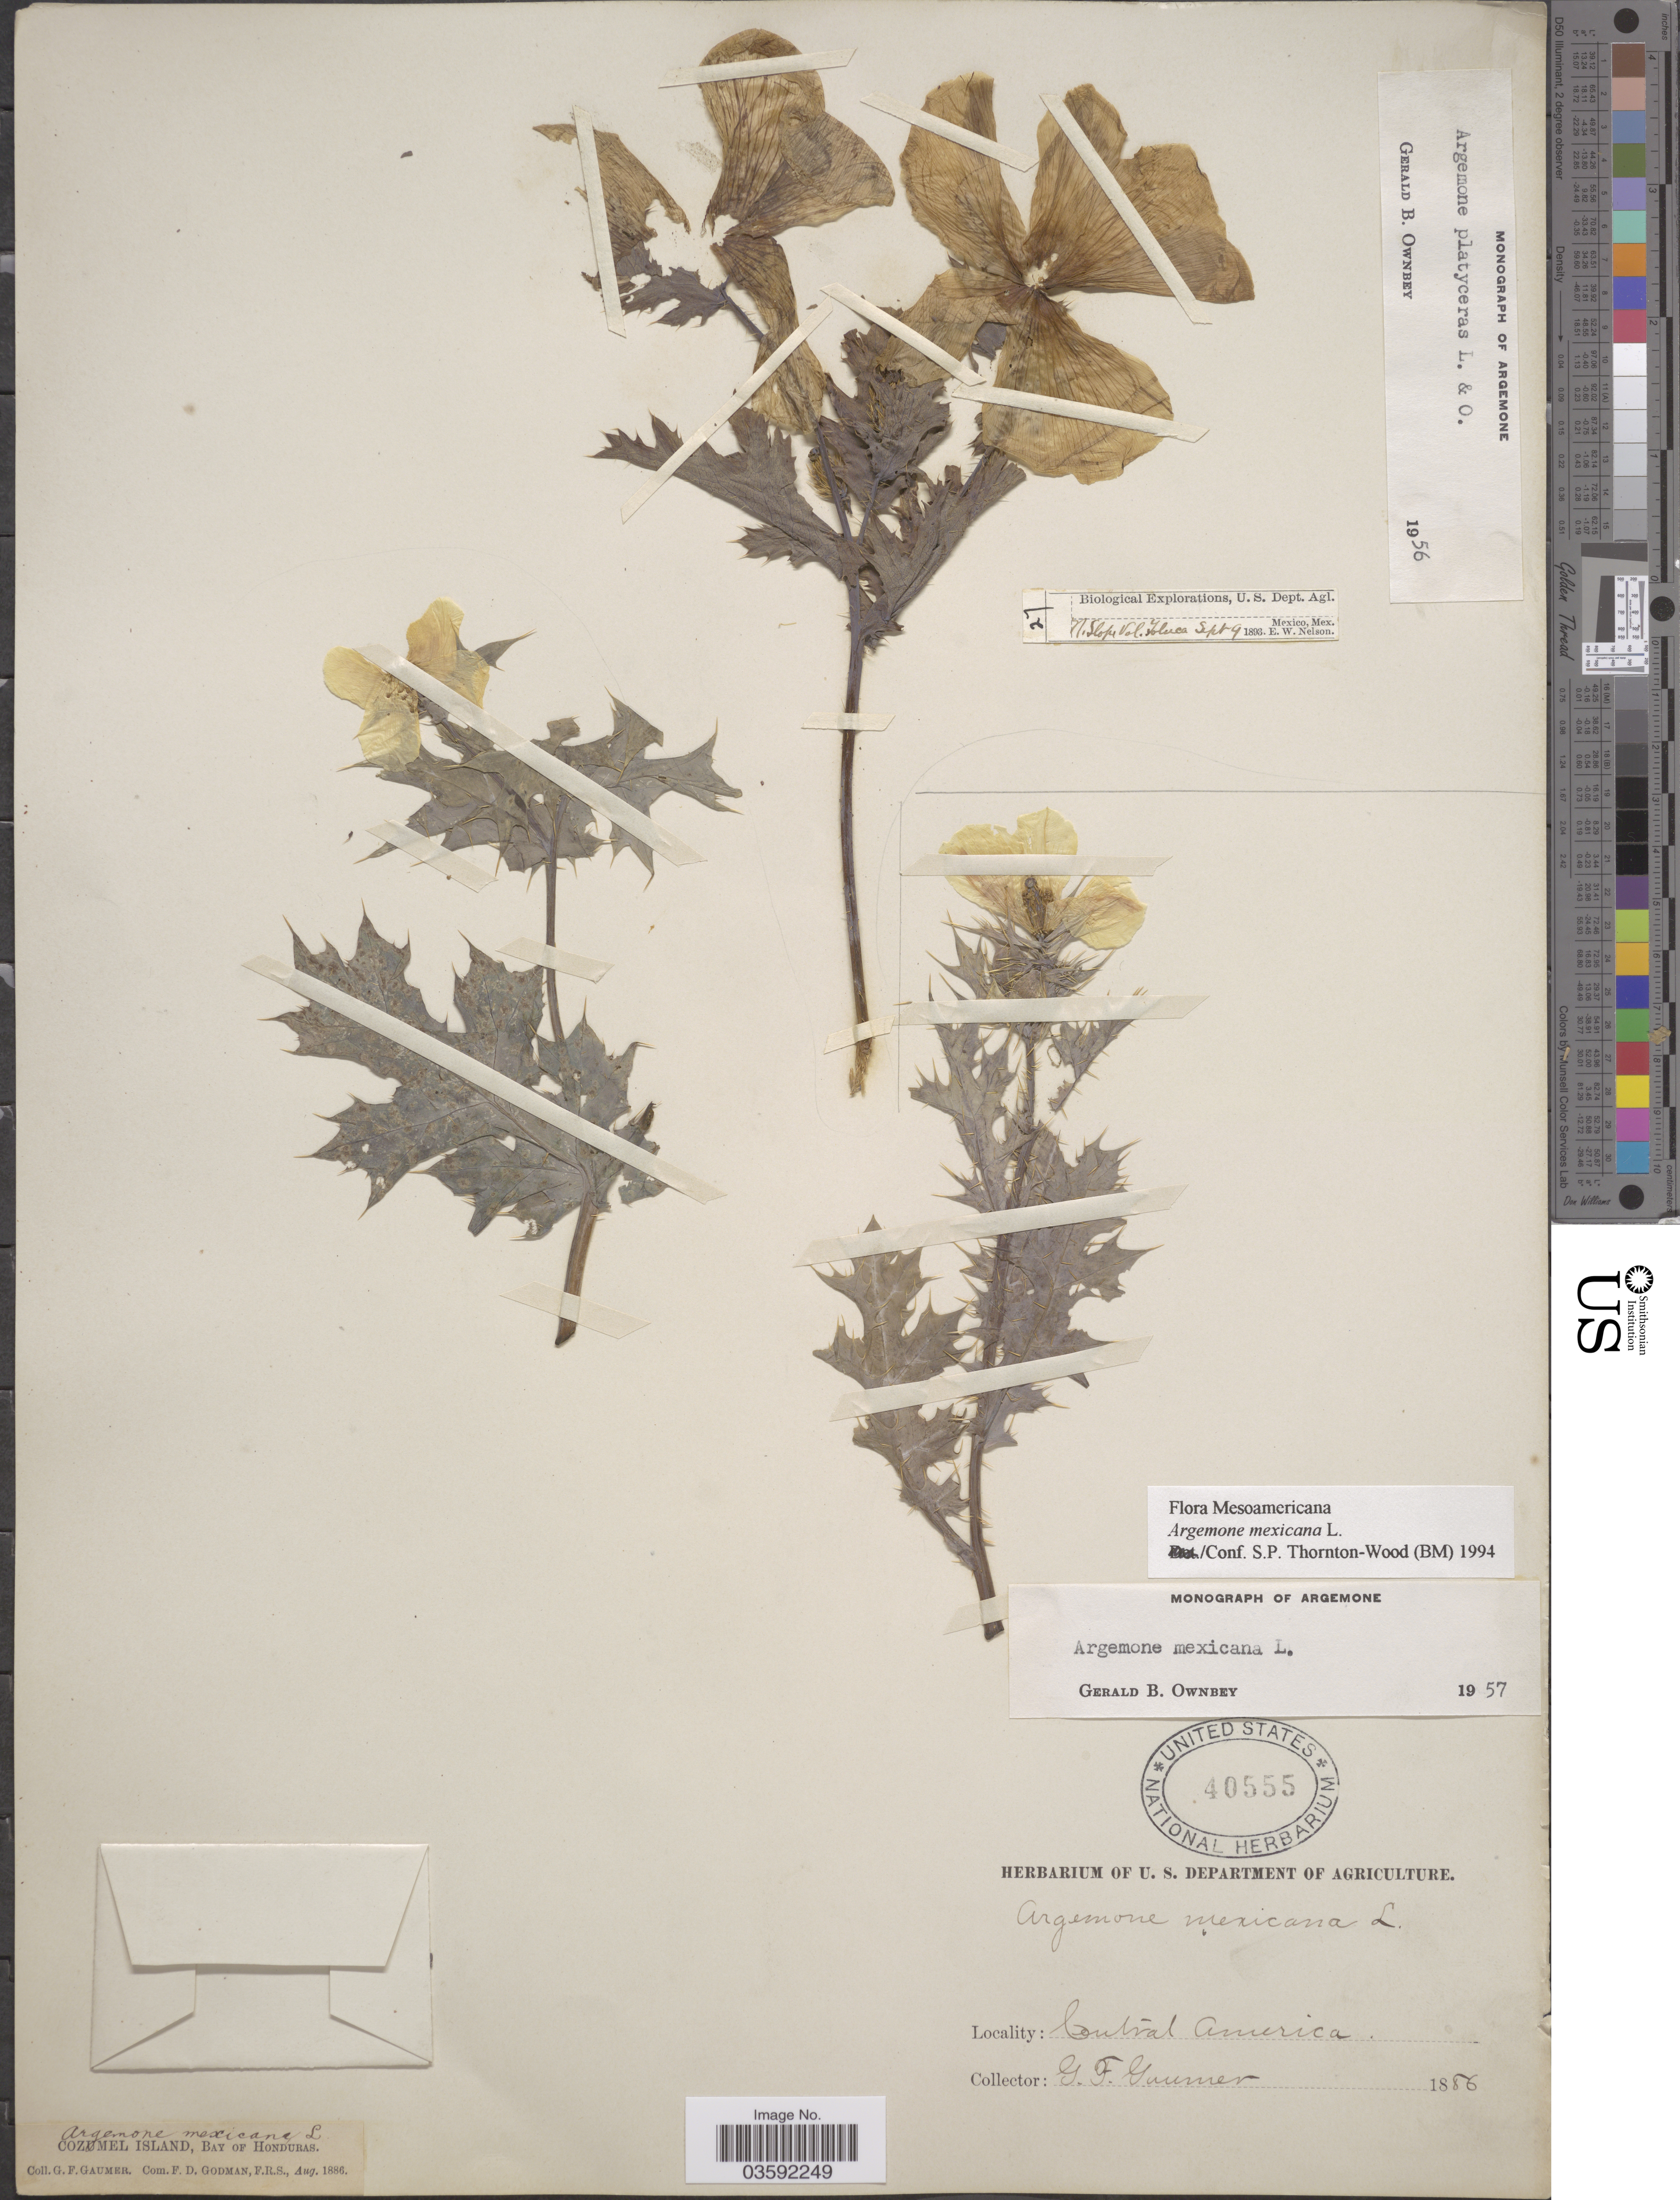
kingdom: Plantae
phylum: Tracheophyta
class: Magnoliopsida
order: Ranunculales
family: Papaveraceae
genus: Argemone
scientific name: Argemone mexicana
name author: L.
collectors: G. F. Gaumer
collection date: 1886-08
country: Honduras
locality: Cozumel Island, Bay of Honduras.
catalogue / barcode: US 40555